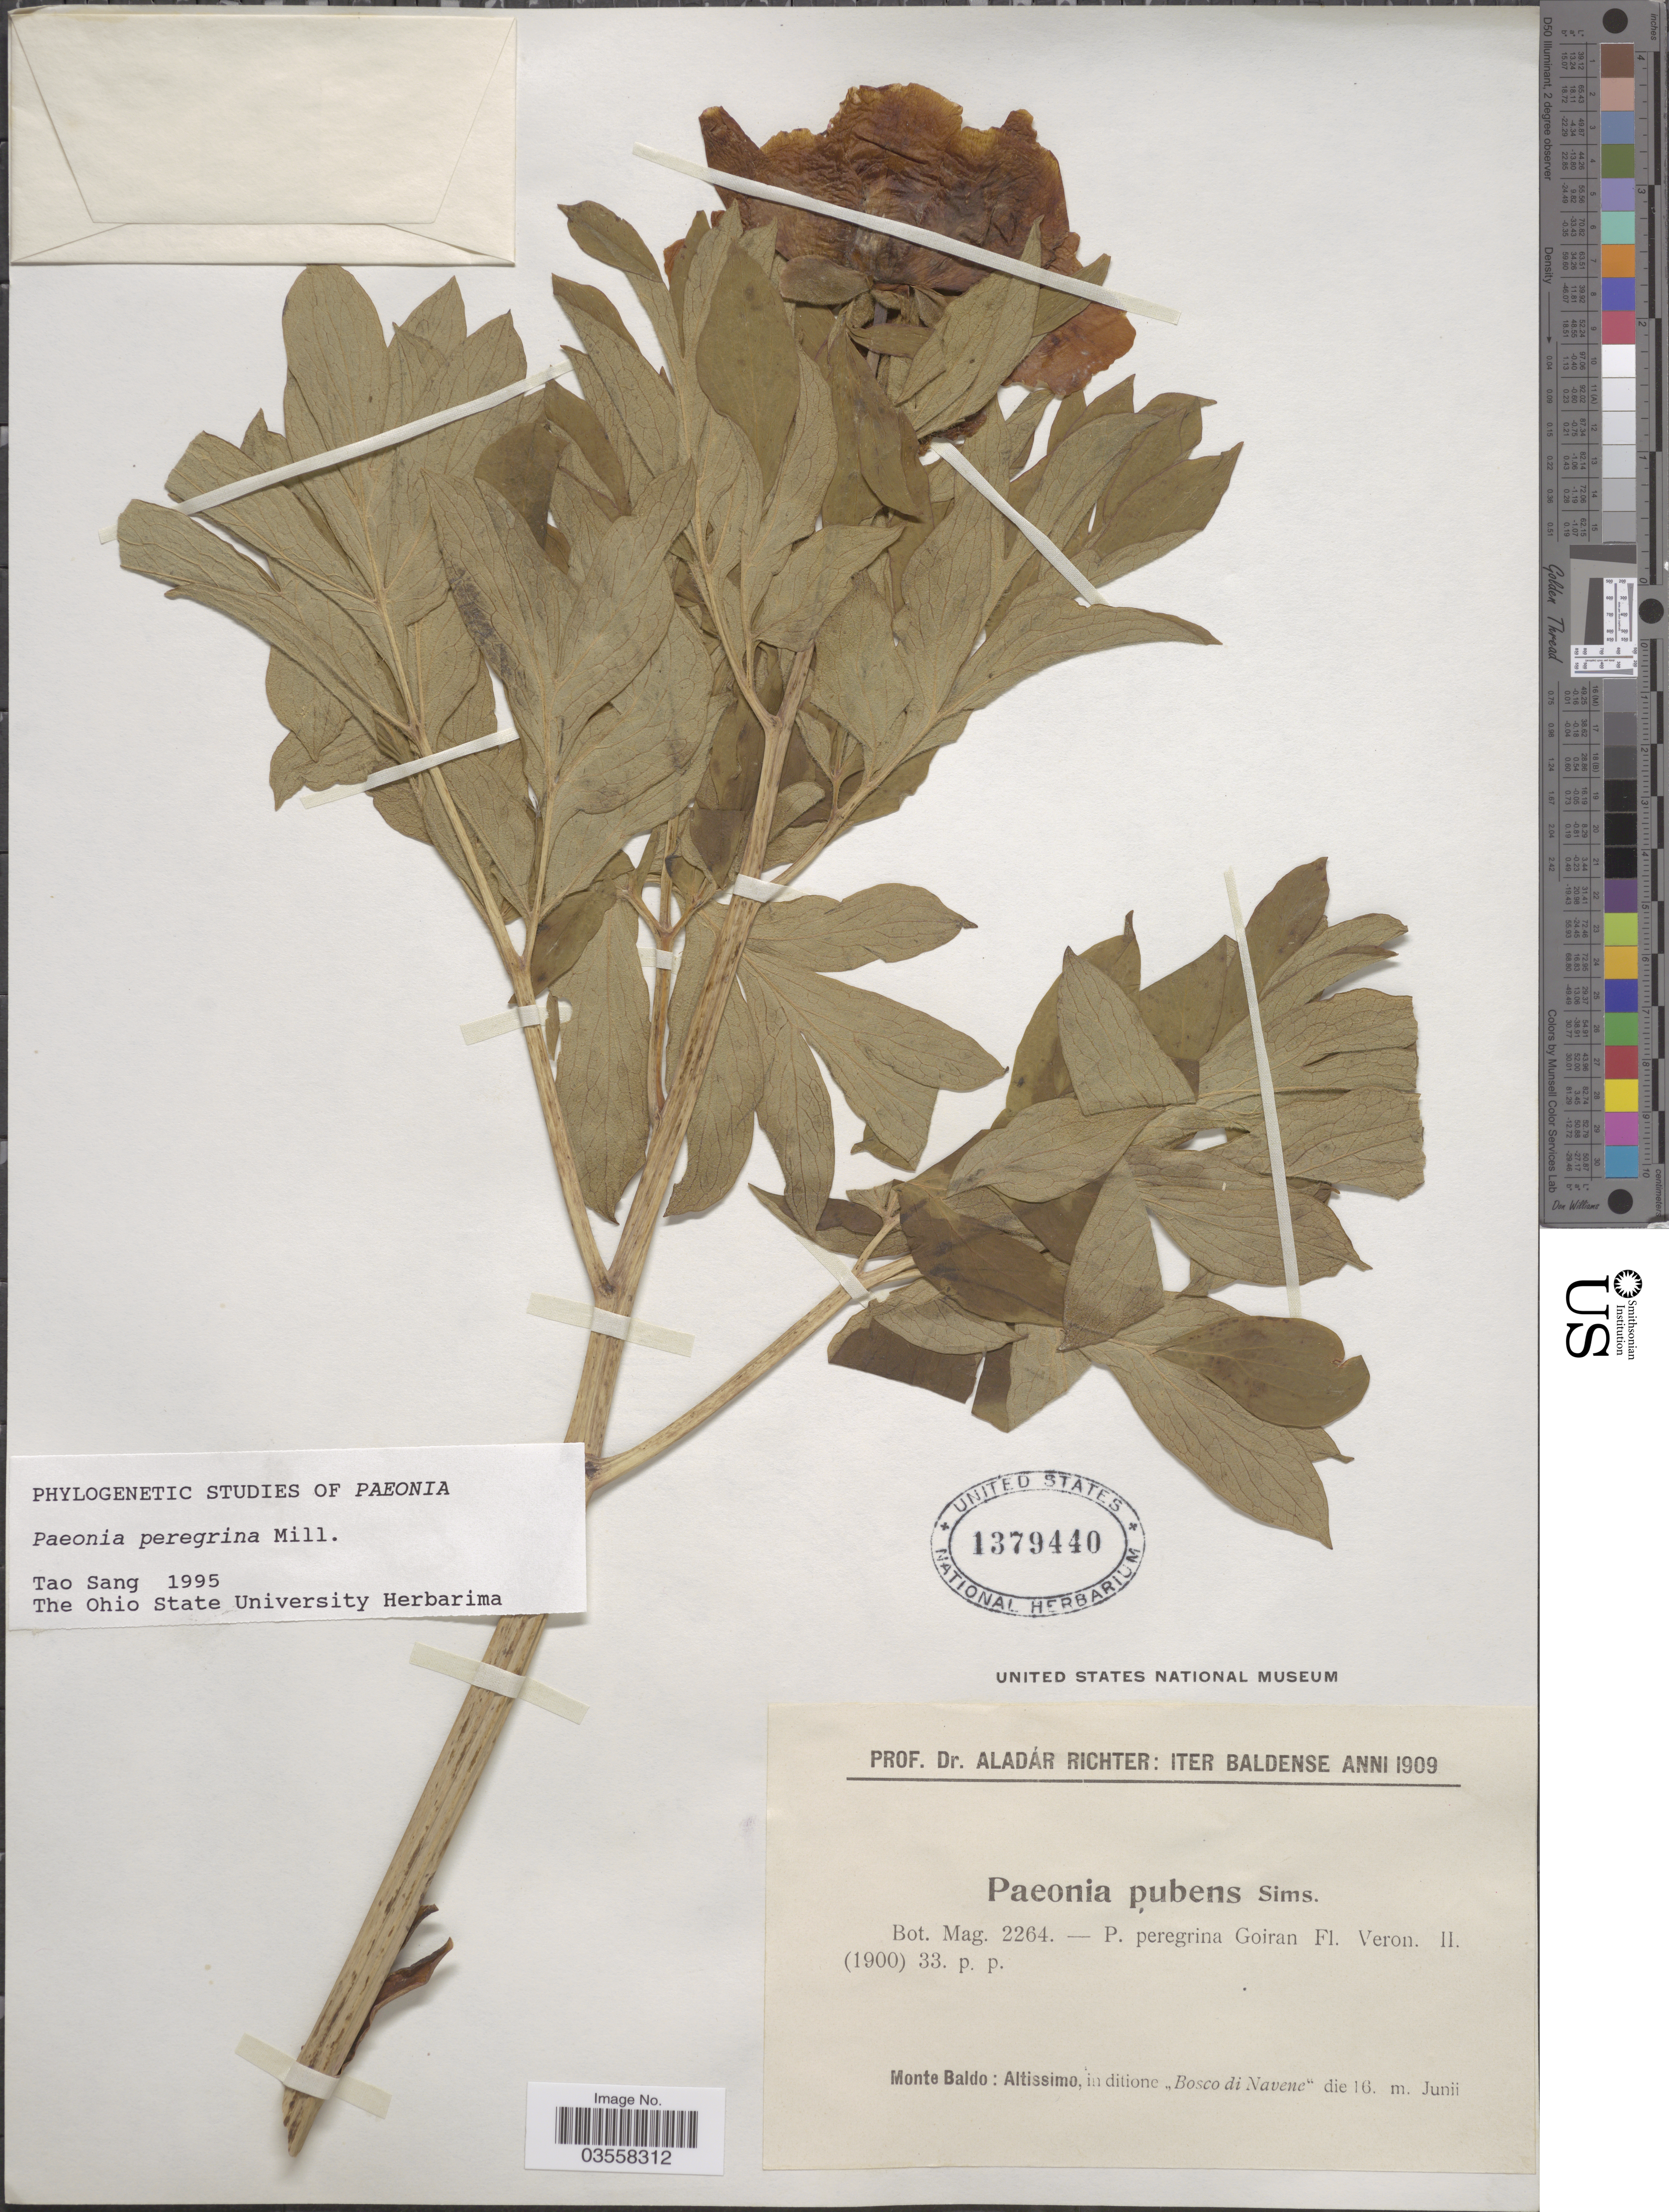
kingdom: Plantae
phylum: Tracheophyta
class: Magnoliopsida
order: Saxifragales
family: Paeoniaceae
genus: Paeonia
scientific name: Paeonia officinalis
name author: L.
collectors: A. Richter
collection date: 1909-06-16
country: Italy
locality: Iter Baldense. Monte Baldo: Altissimo, in ditione "Bosco di Navene".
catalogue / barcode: US 1379440